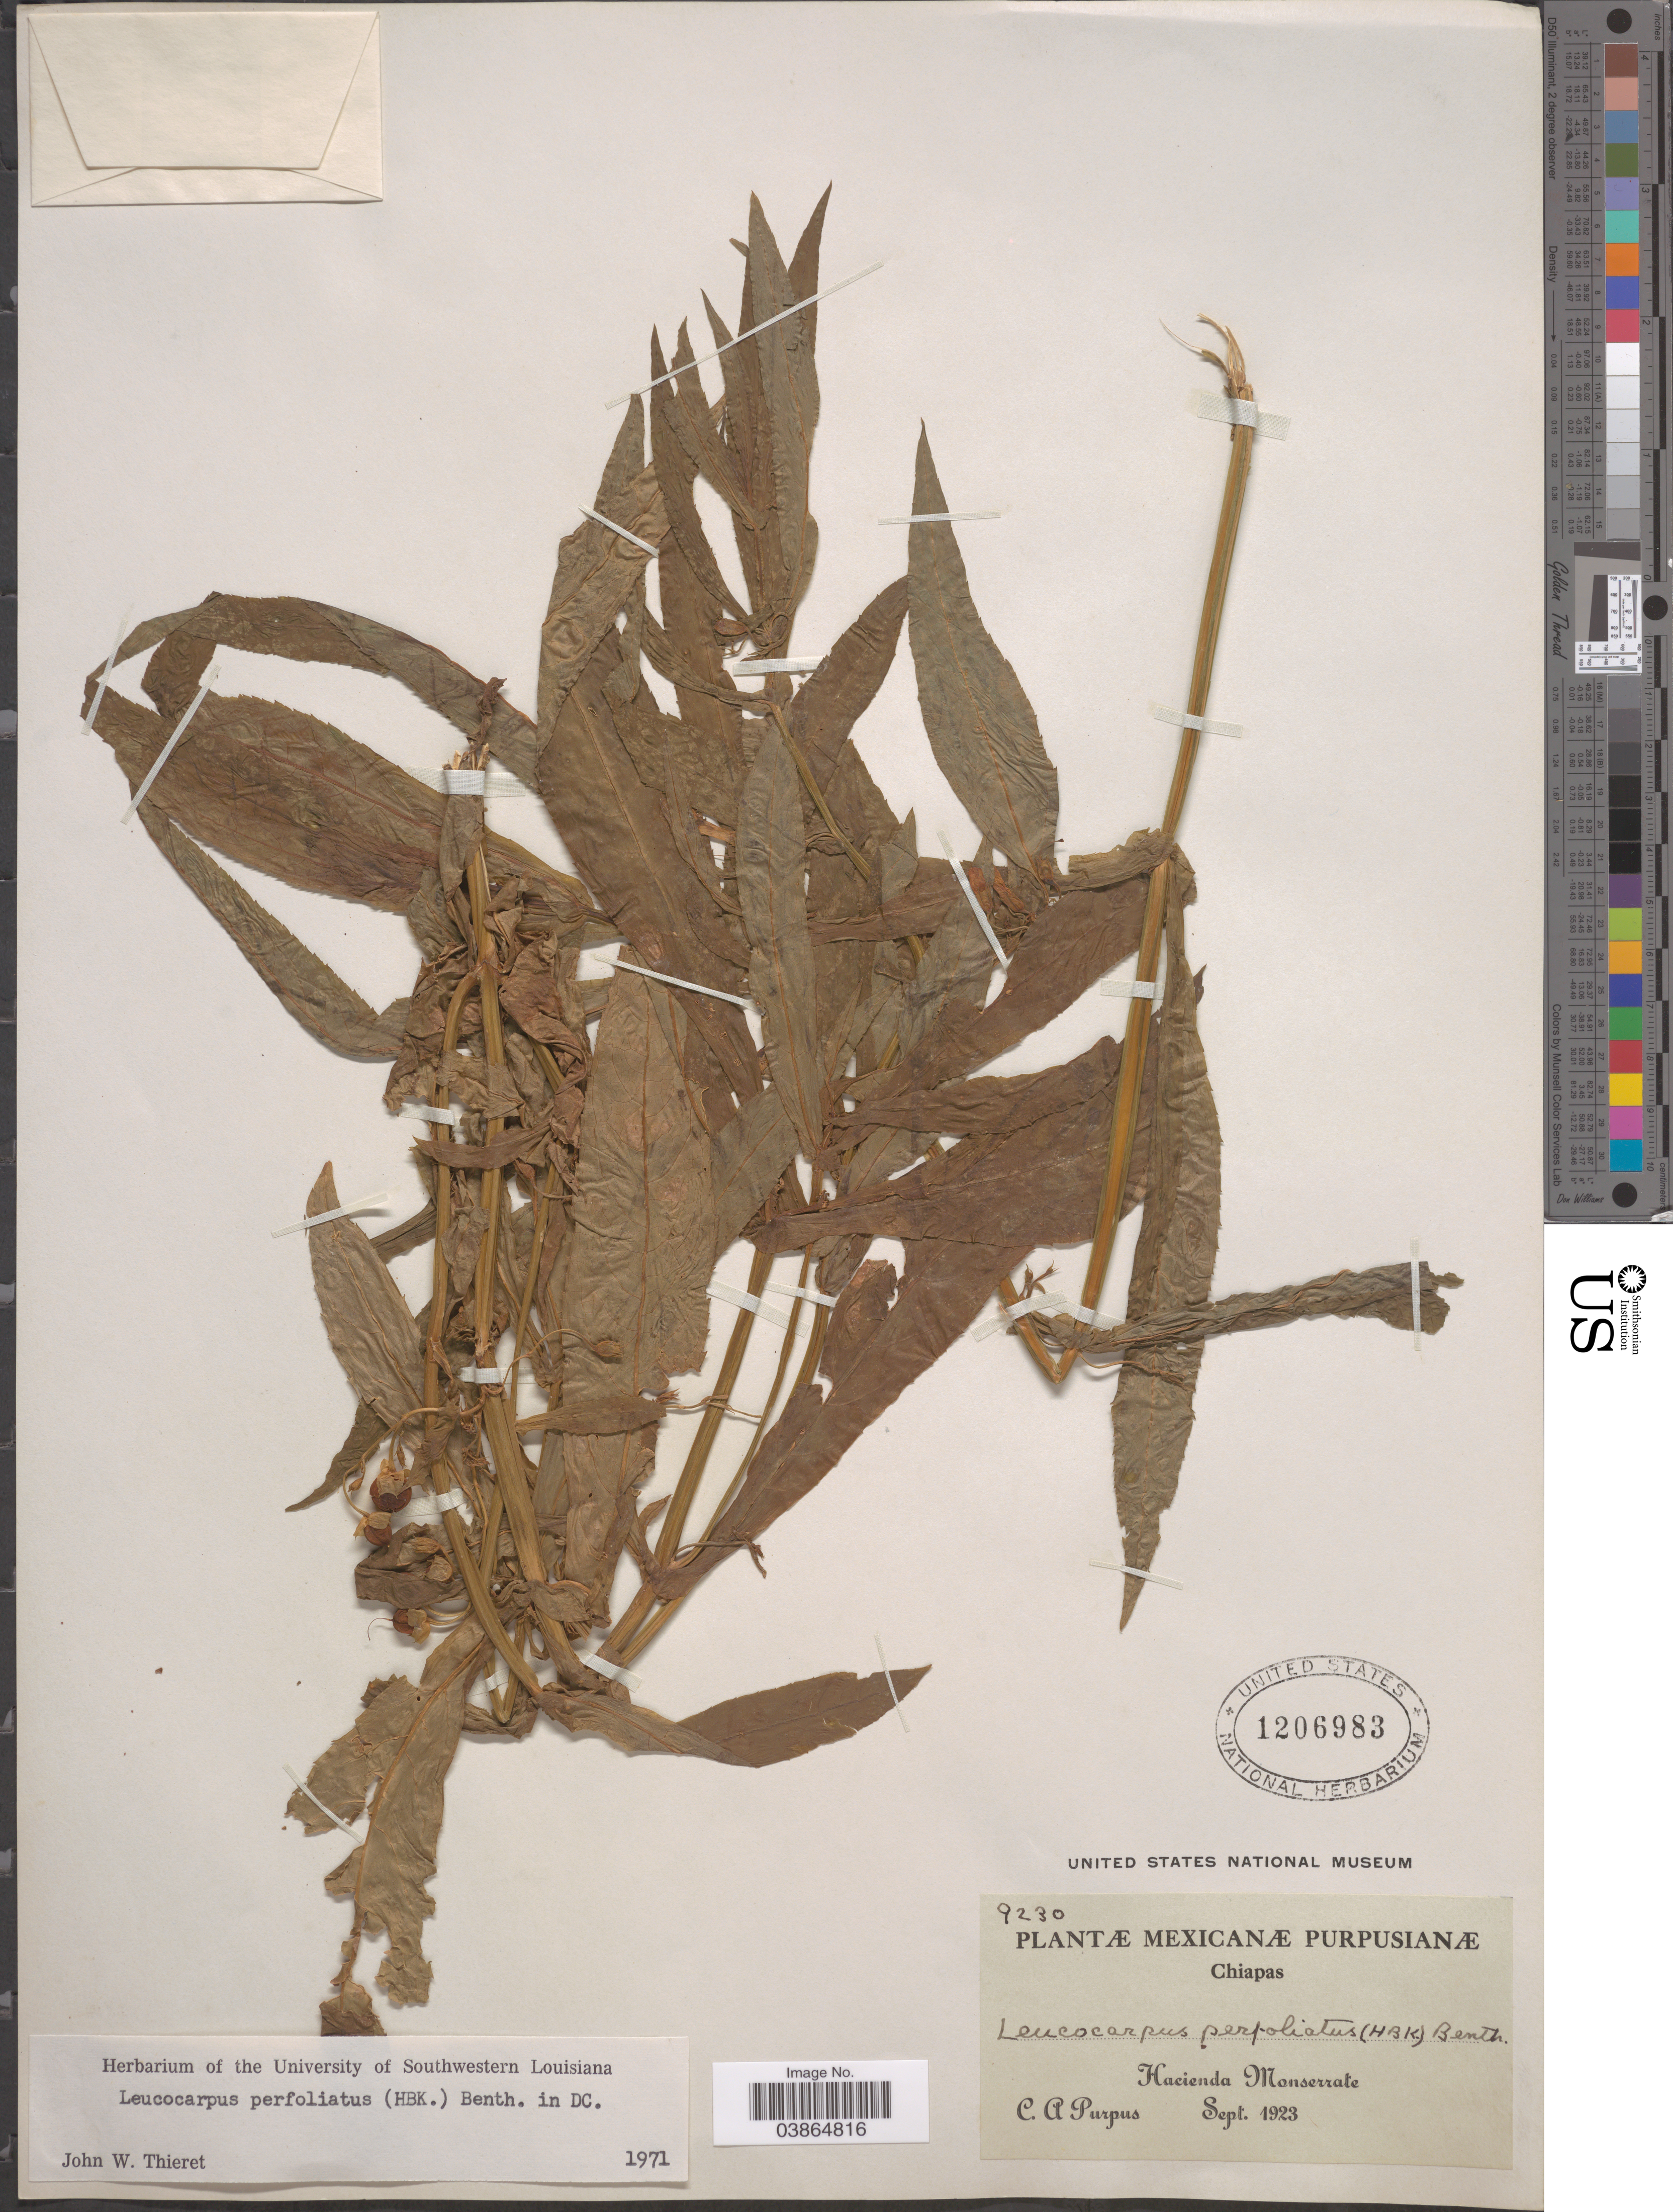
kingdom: Plantae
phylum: Tracheophyta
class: Magnoliopsida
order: Lamiales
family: Phrymaceae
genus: Leucocarpus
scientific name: Leucocarpus alatus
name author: D. Don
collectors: C. A. Purpus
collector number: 9230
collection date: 1923-09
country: Mexico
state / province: Chiapas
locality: Hacienda Monserrate.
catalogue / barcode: US 1206983